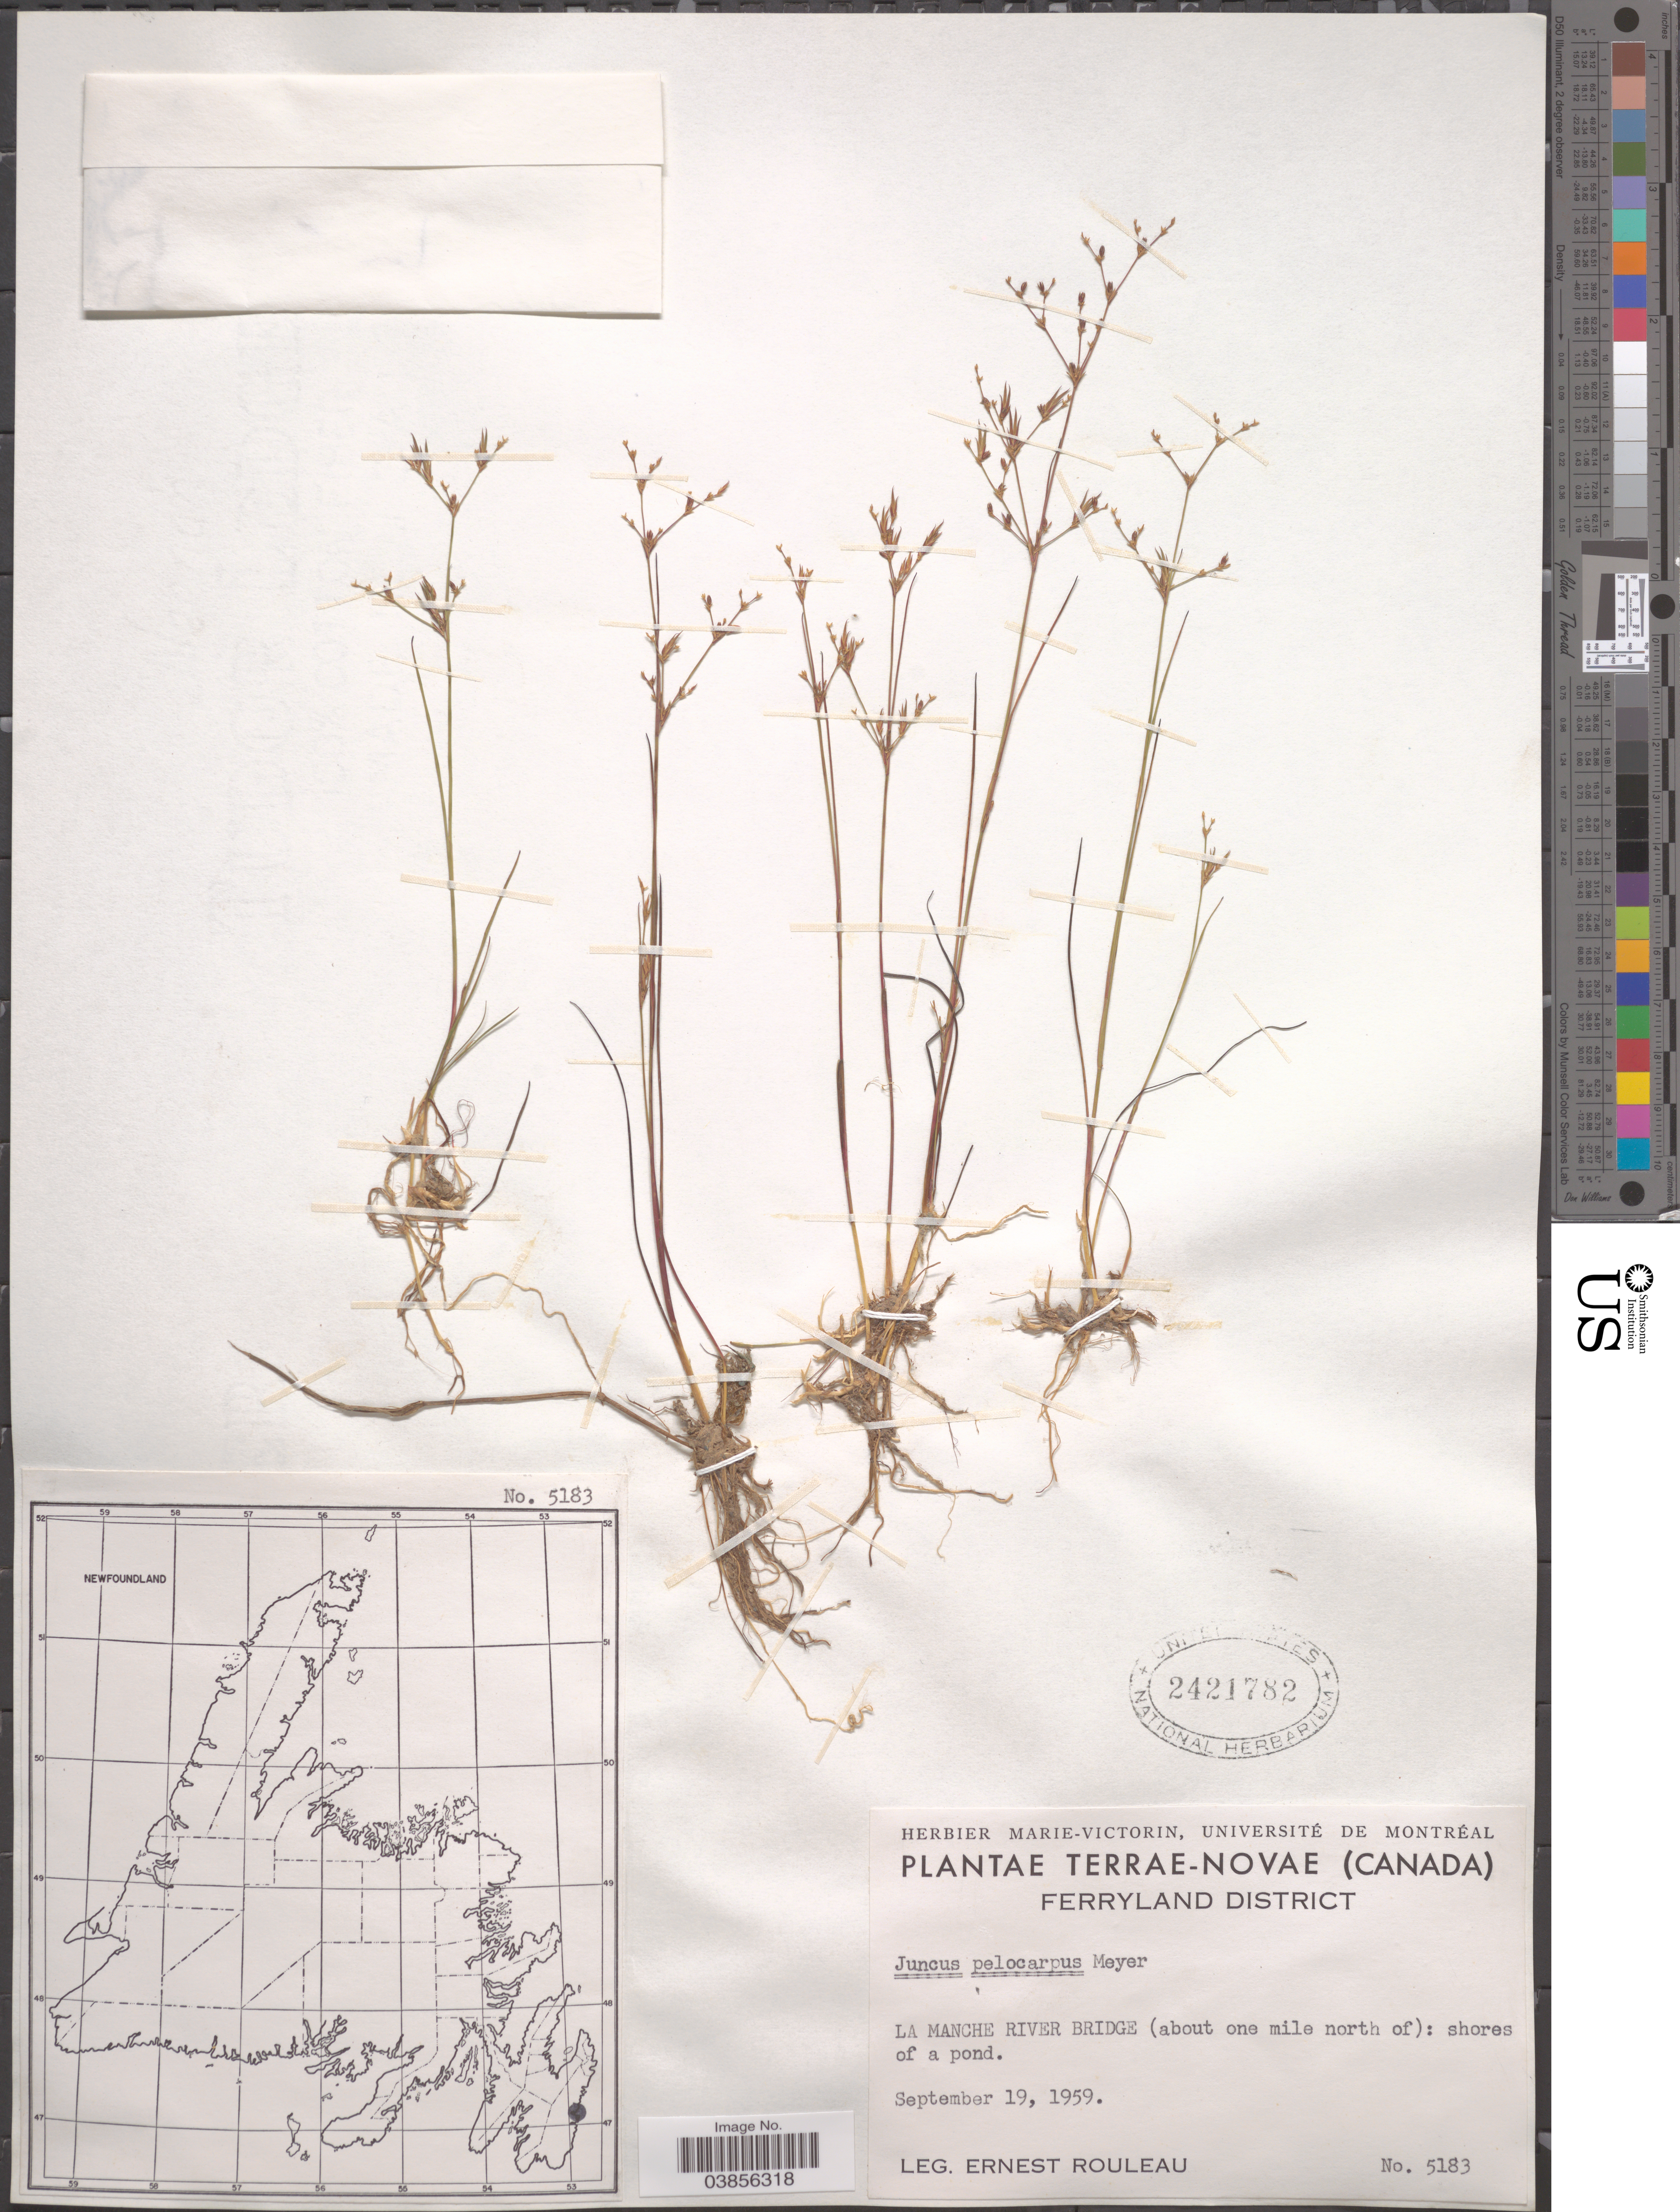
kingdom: Plantae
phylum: Tracheophyta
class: Liliopsida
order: Poales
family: Juncaceae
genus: Juncus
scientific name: Juncus pelocarpus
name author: E. Mey.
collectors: J. Rouleau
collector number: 5183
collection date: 1959-09-19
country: Canada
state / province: Newfoundland and Labrador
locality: Terrae-Novae. Ferryland District. La Manche river Bridge (about one mile north of).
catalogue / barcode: US 2421782